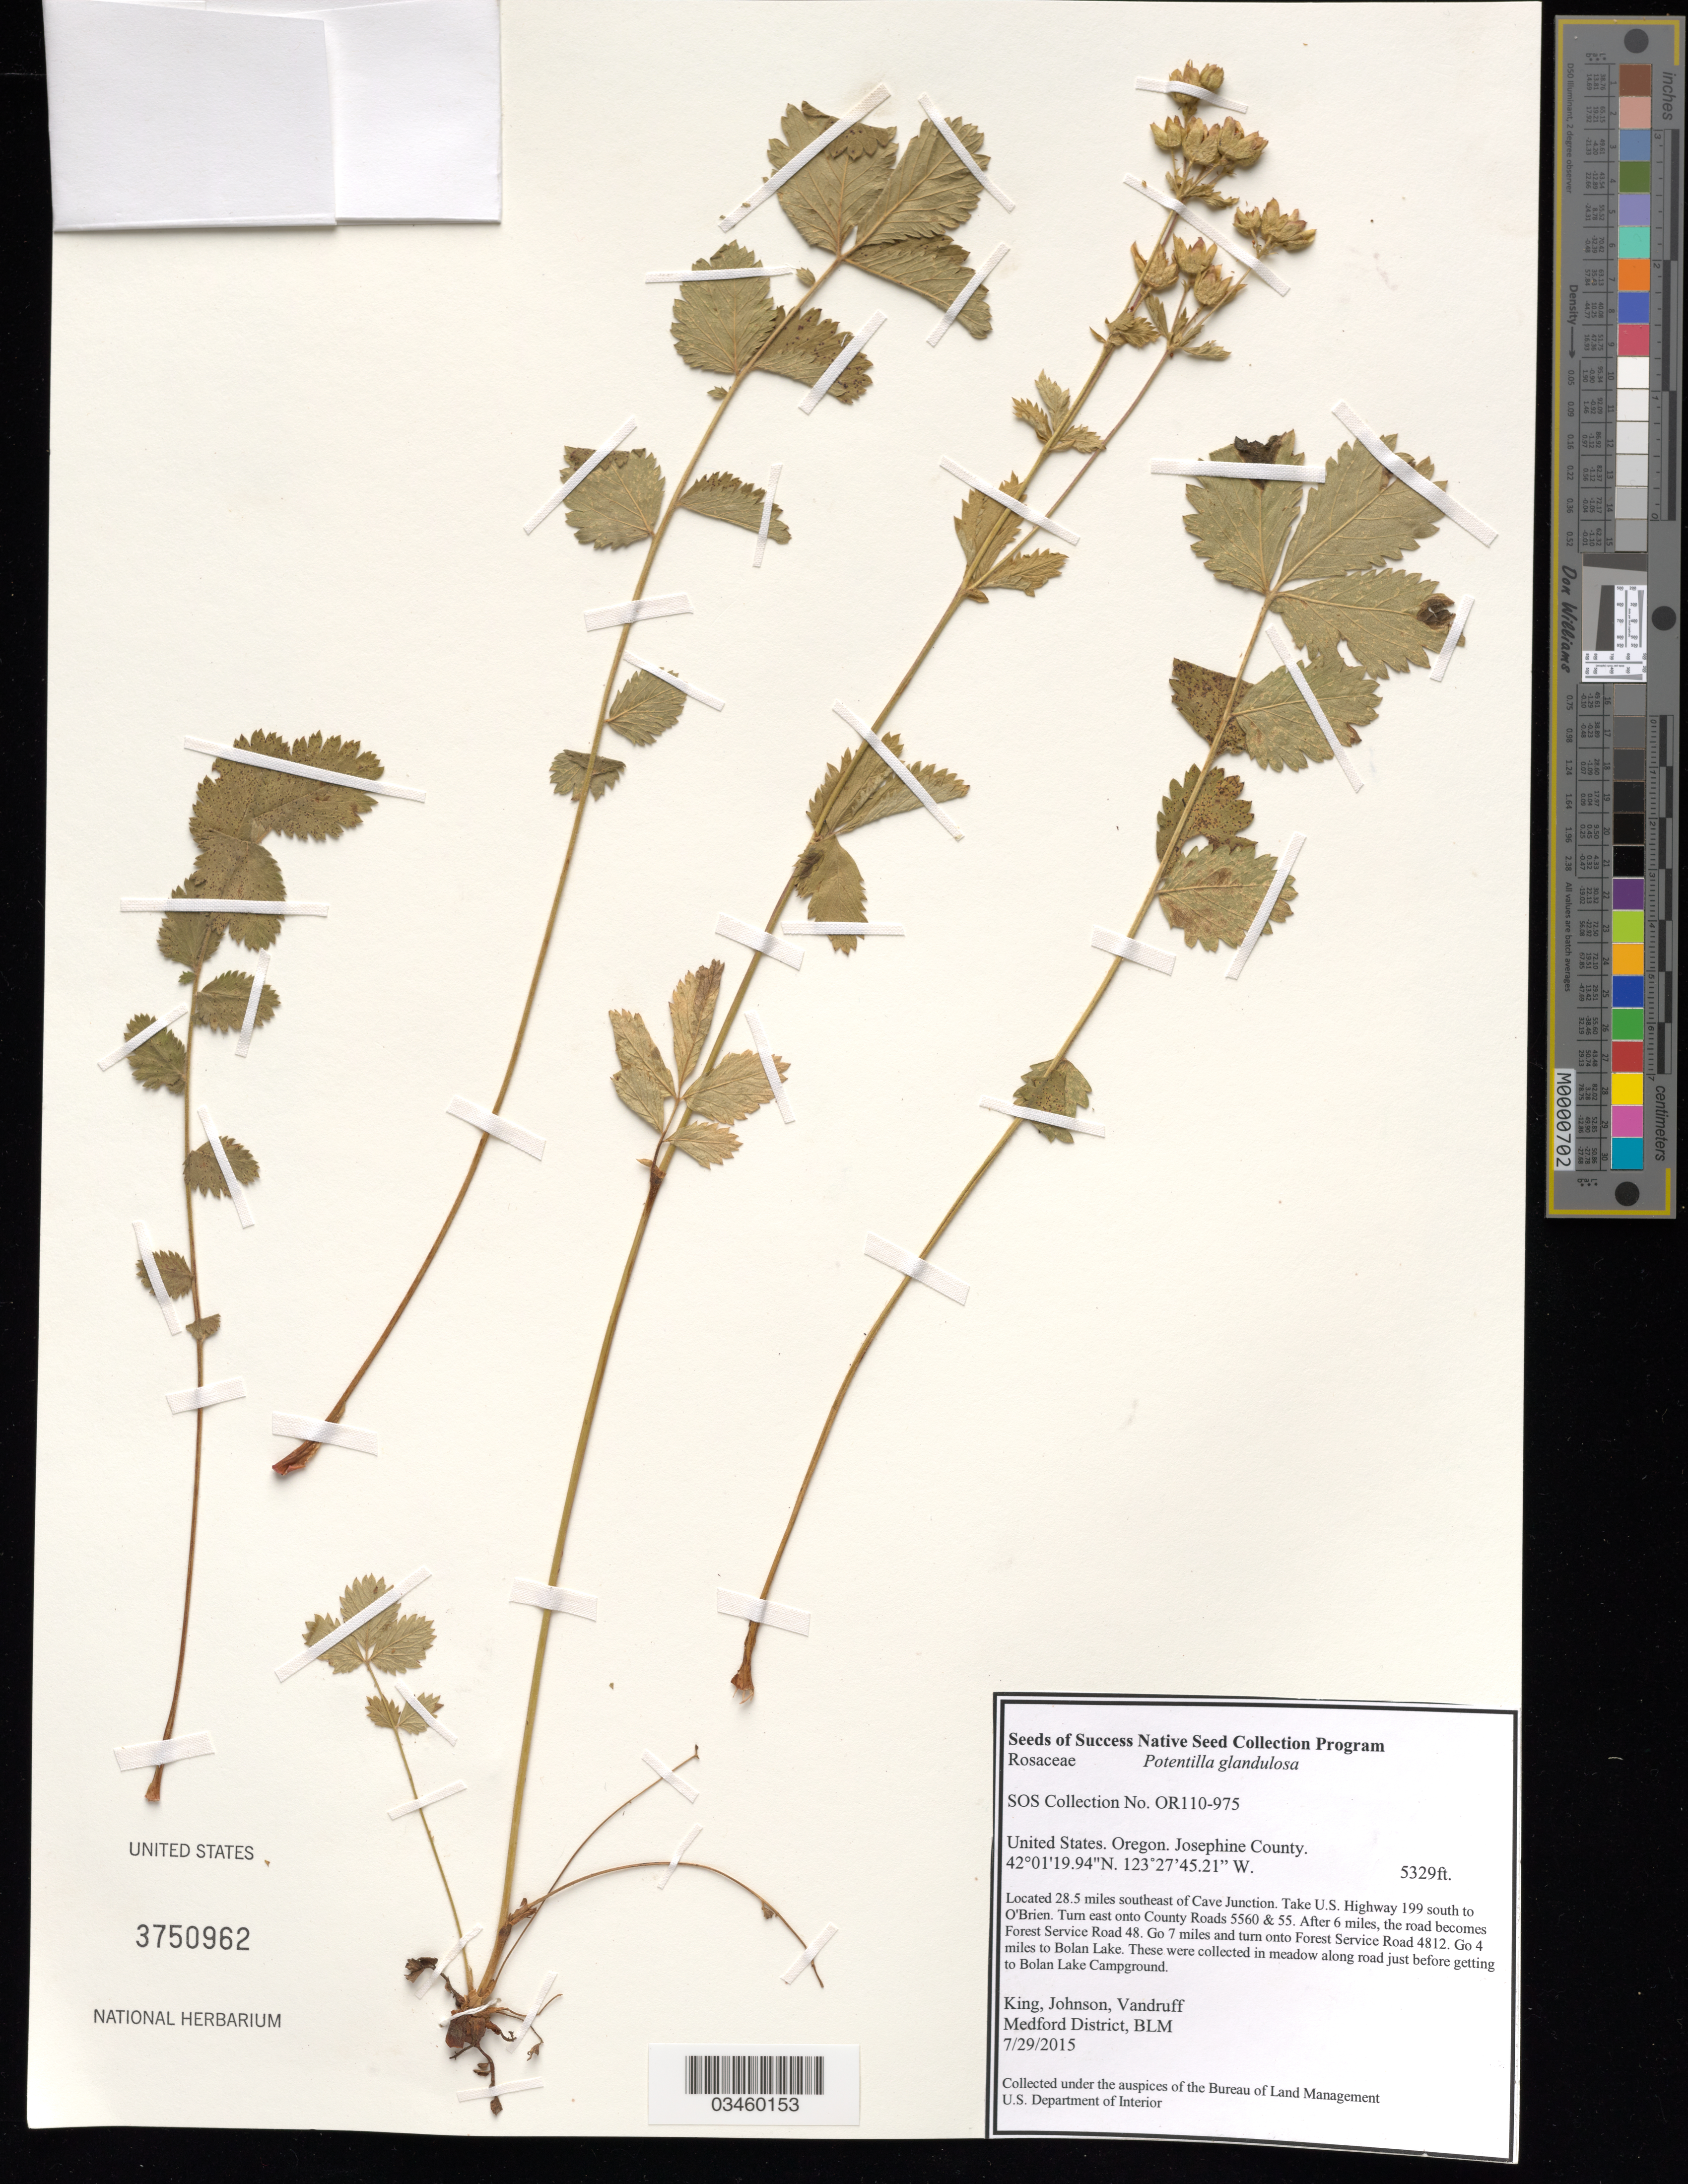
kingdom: Plantae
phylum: Tracheophyta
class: Magnoliopsida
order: Rosales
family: Rosaceae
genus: Potentilla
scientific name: Potentilla glandulosa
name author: Lindl.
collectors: King, --, -- Johnson & -. Vandruff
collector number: OR110-975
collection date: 2015-07-29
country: United States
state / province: Oregon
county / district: Josephine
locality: Bolan Lake, Meadow Beneath Lake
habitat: montane meadow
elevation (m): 1624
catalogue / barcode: US 3750962